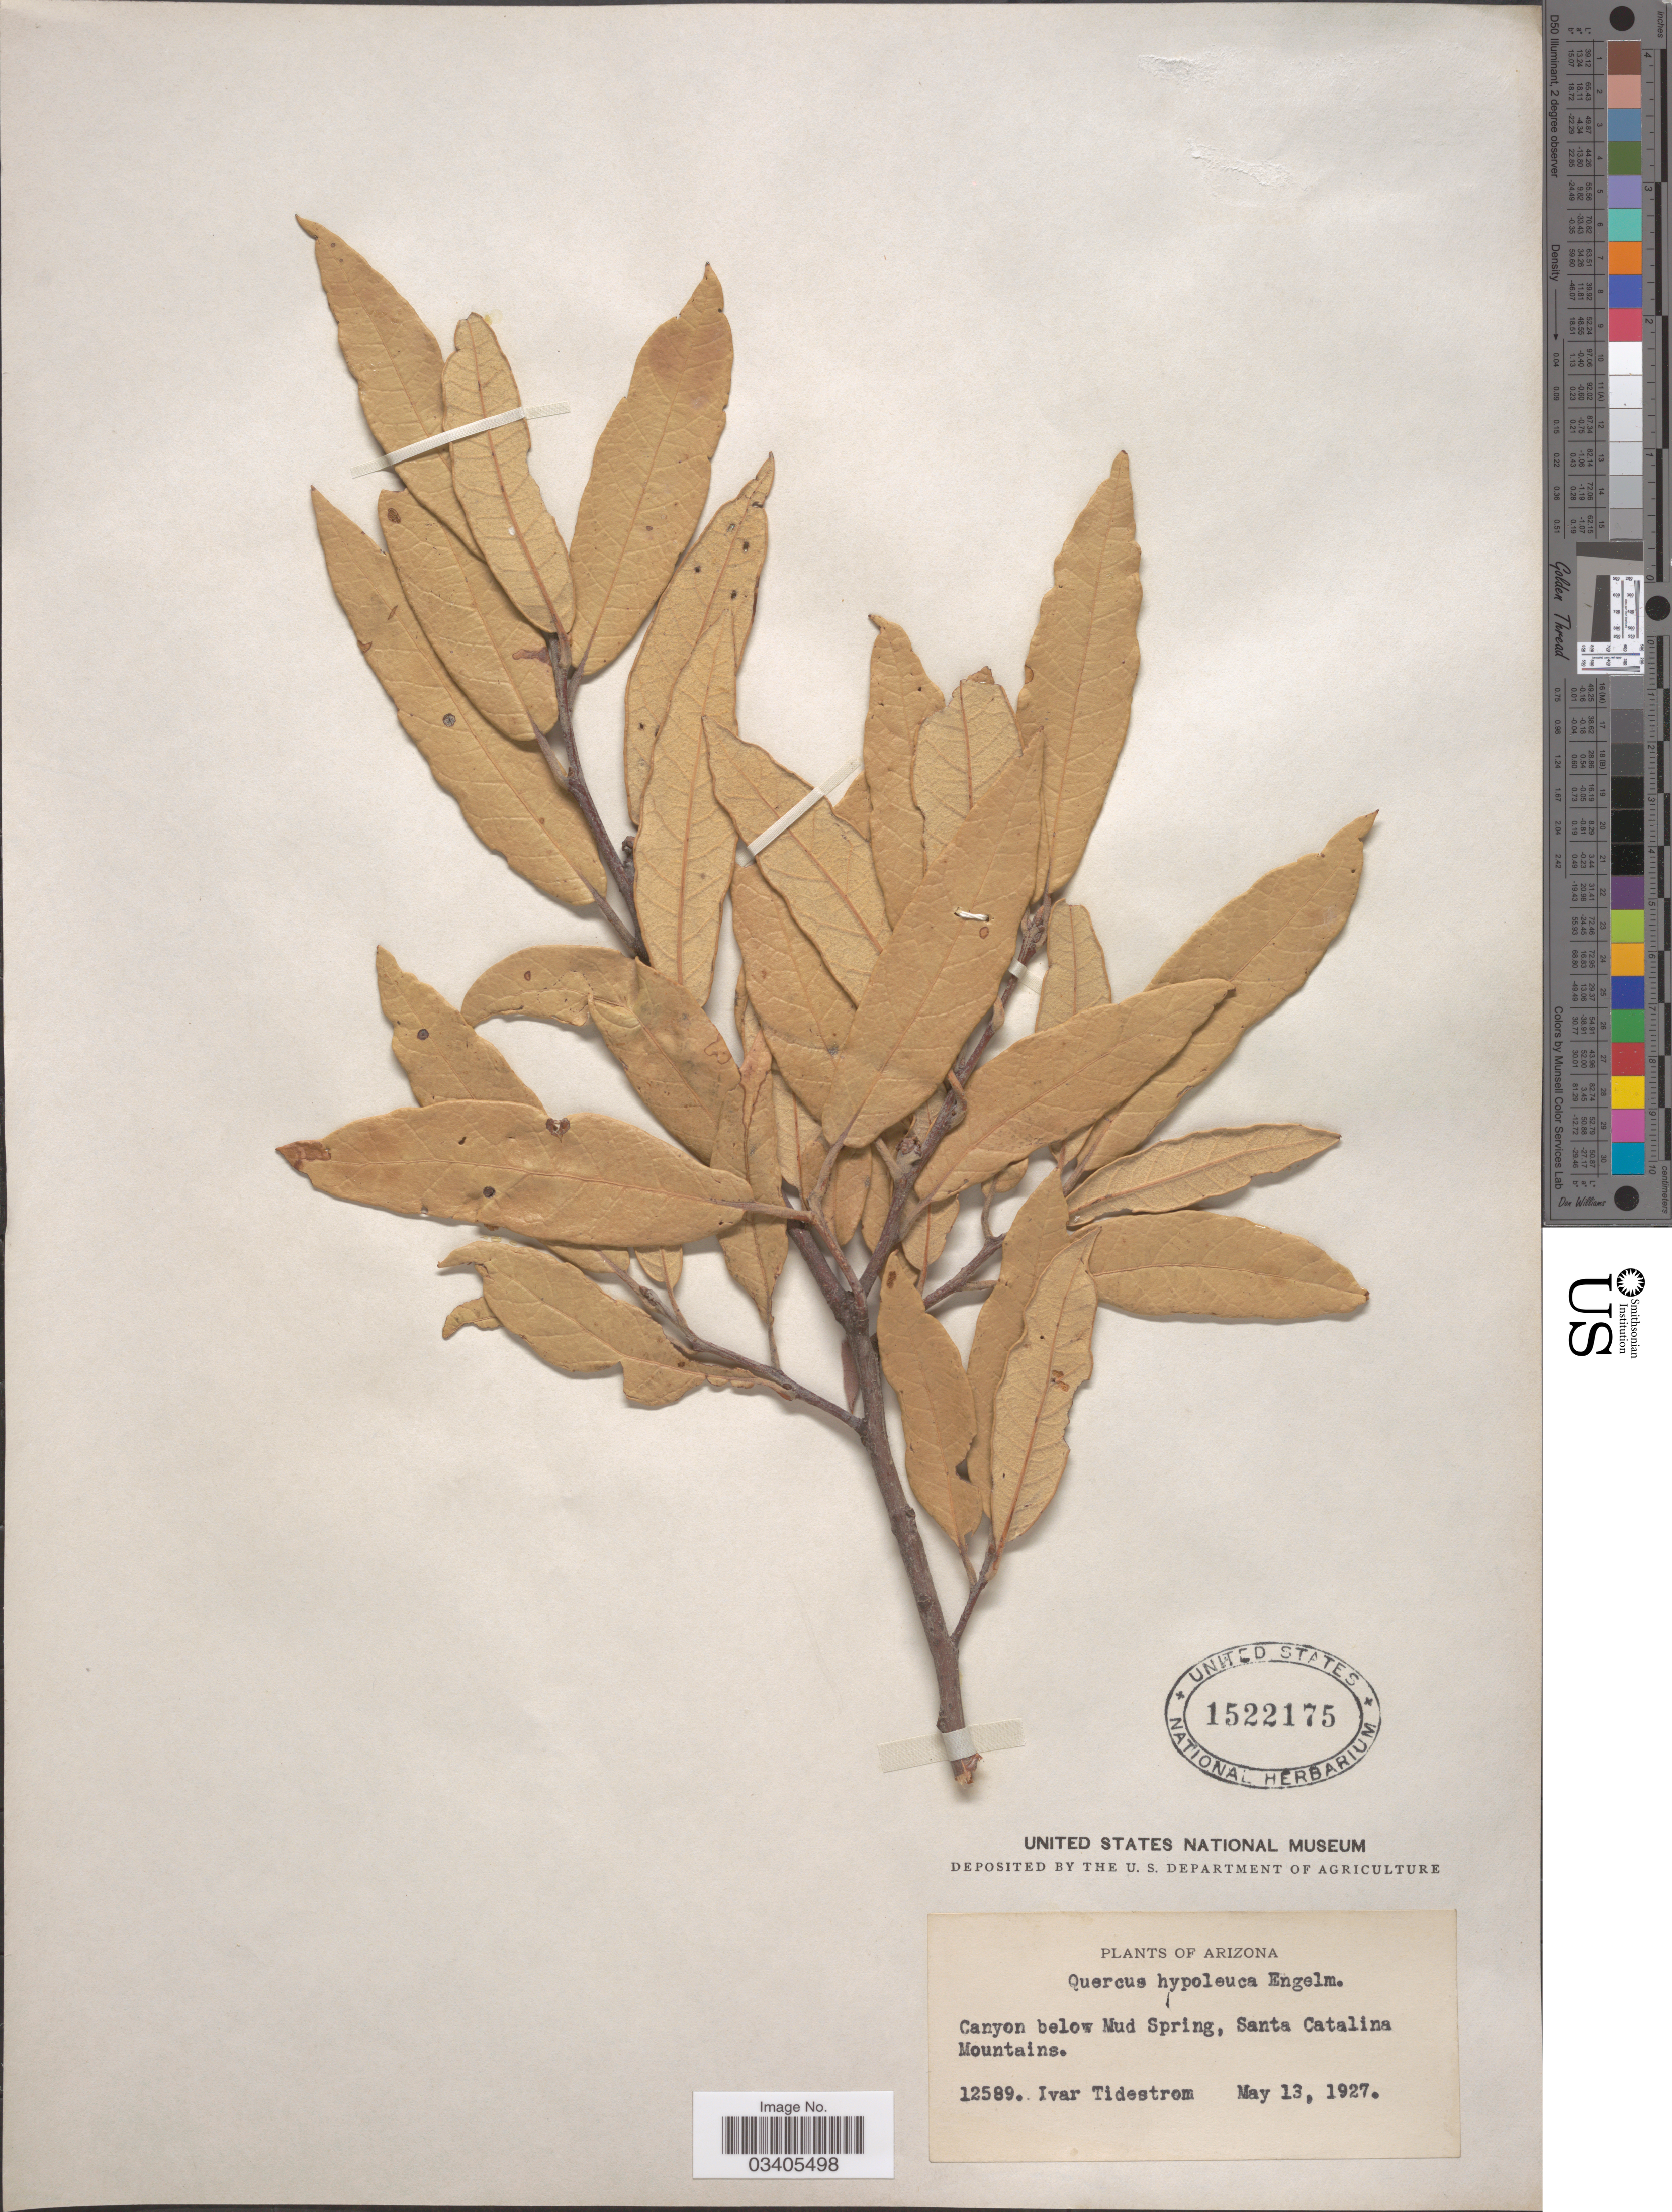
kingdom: Plantae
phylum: Tracheophyta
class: Magnoliopsida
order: Fagales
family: Fagaceae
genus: Quercus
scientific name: Quercus hypoleucoides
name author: A. Camus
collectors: I. F. Tidestrom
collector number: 12589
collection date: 1927-05-13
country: United States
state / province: Arizona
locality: Canyon below Mud Spring, Santa Catalina Mountains.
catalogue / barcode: US 1522175